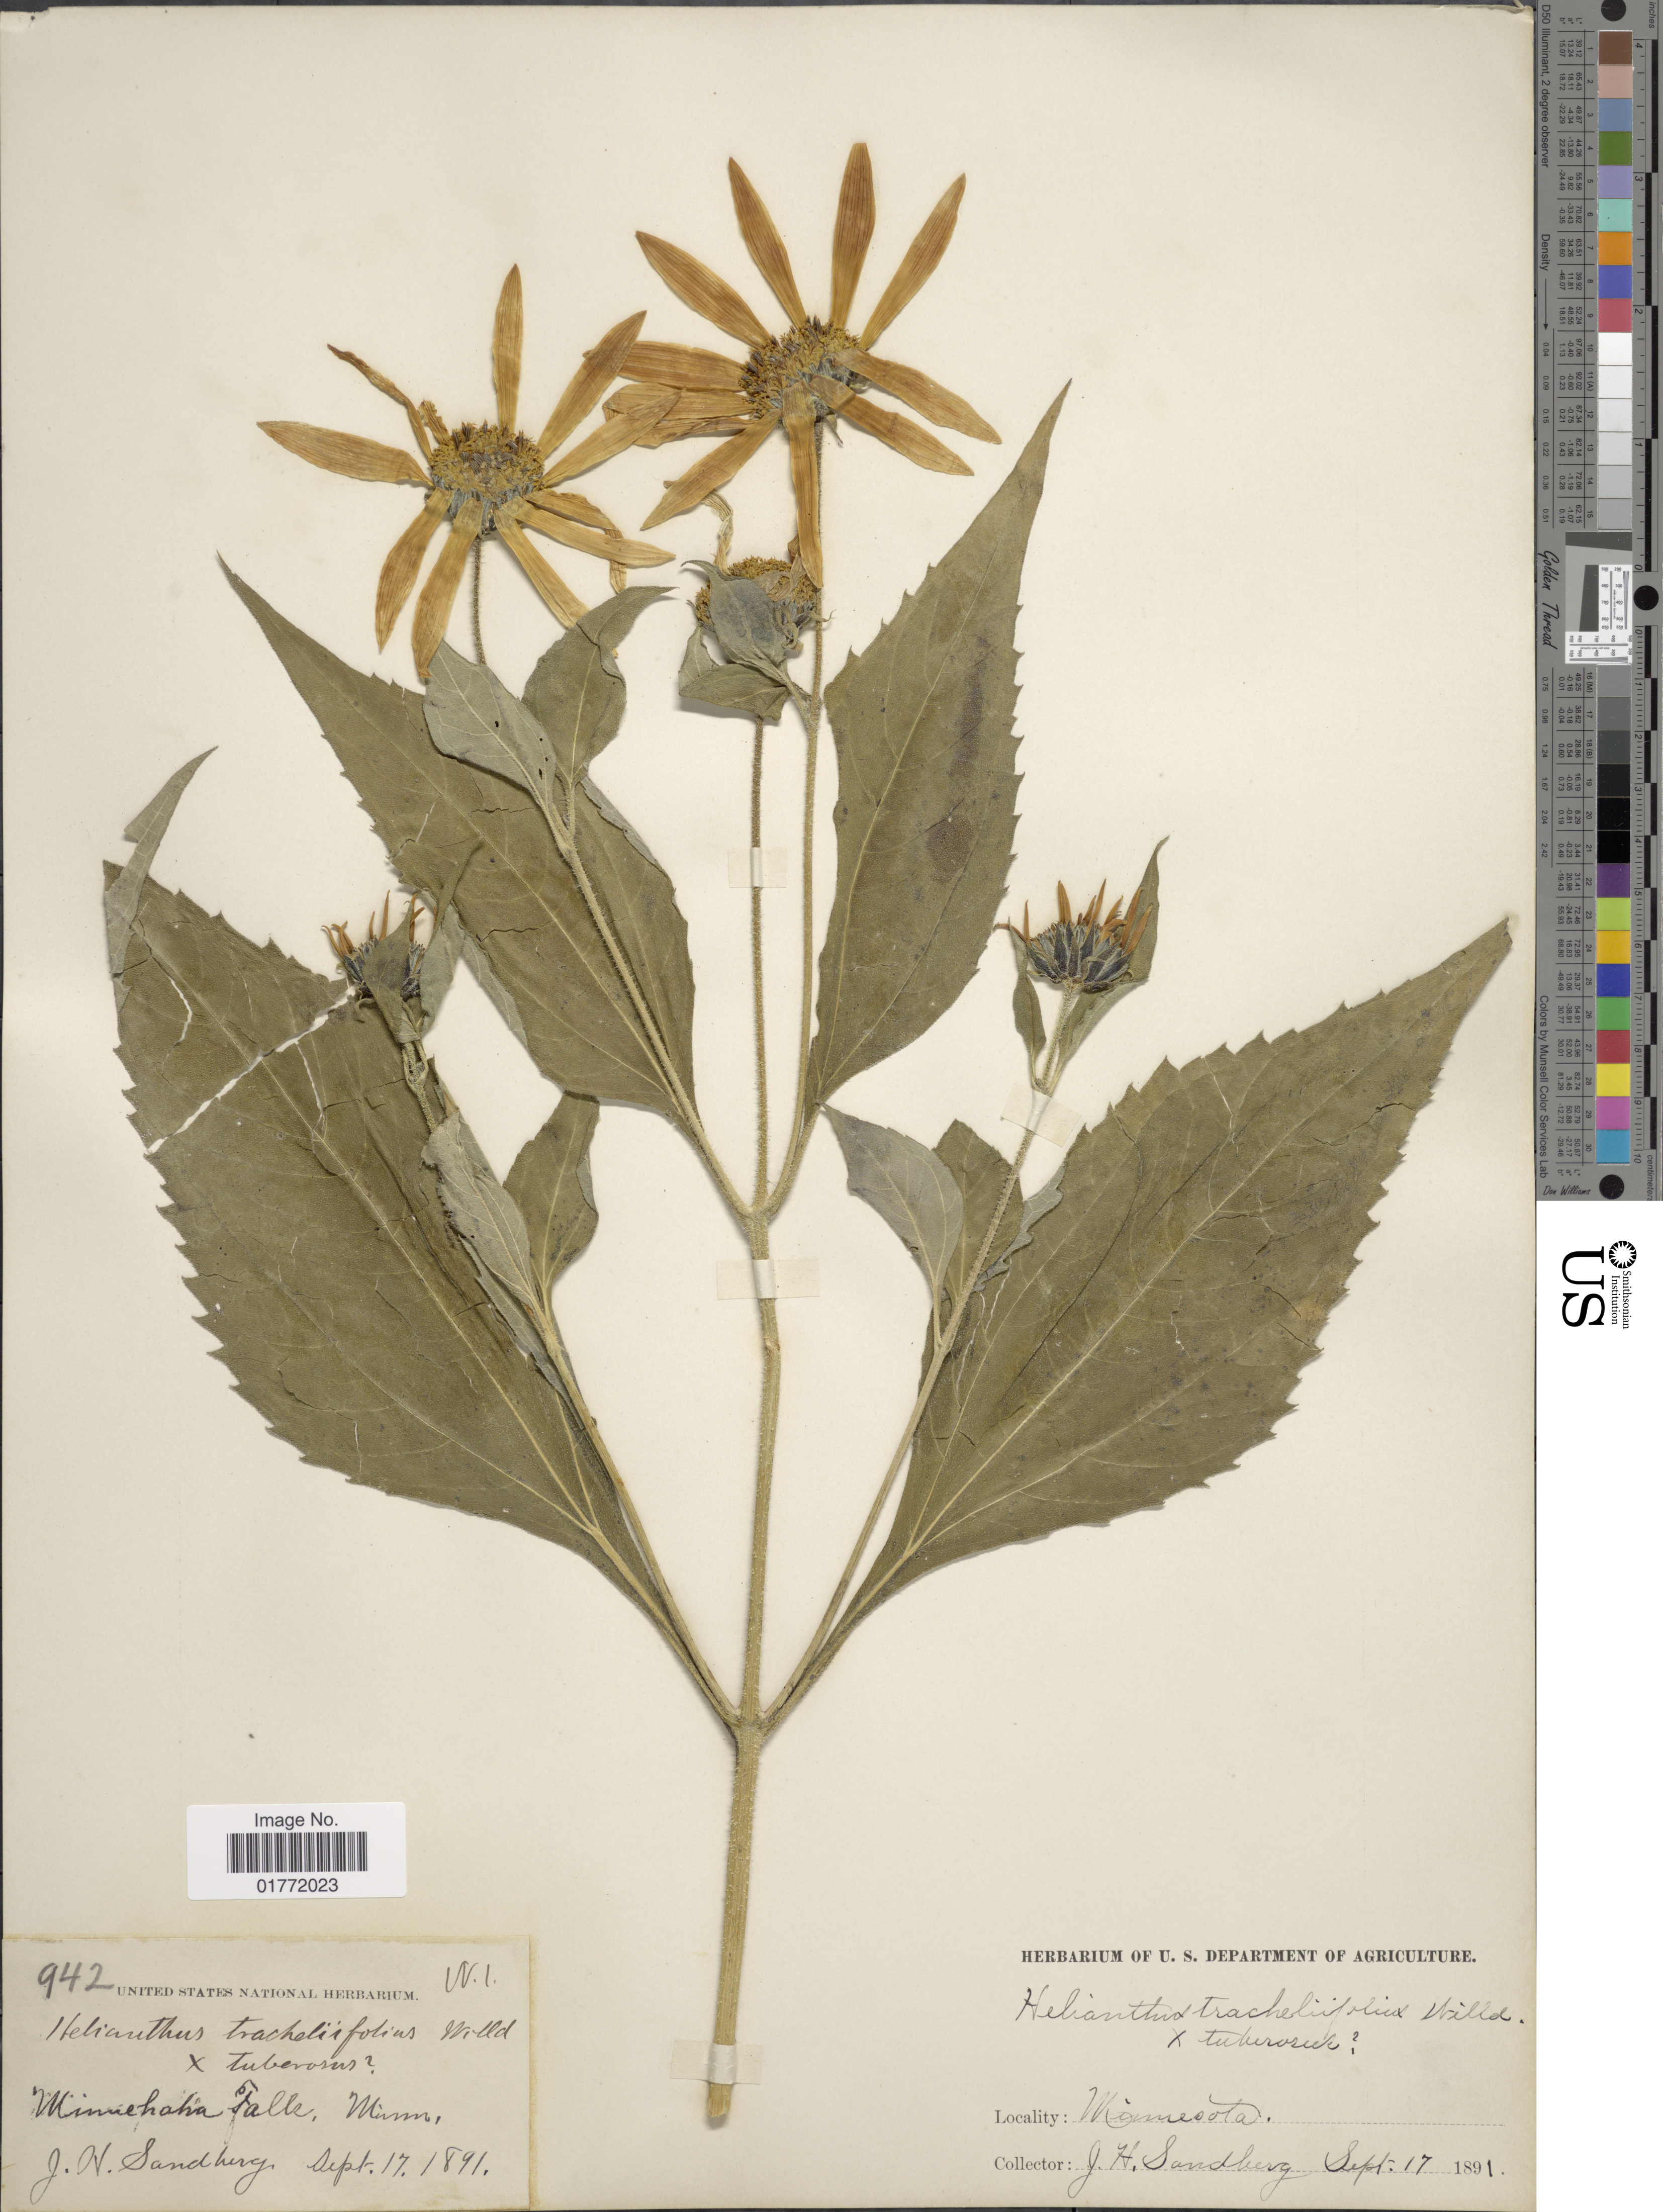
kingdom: Plantae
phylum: Tracheophyta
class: Magnoliopsida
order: Asterales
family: Asteraceae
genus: Helianthus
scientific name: Helianthus tuberosus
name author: L.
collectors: J. Sanberg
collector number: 942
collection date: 1891-09-17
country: United States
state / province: Minnesota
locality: Minnehaha Falls, Minn.